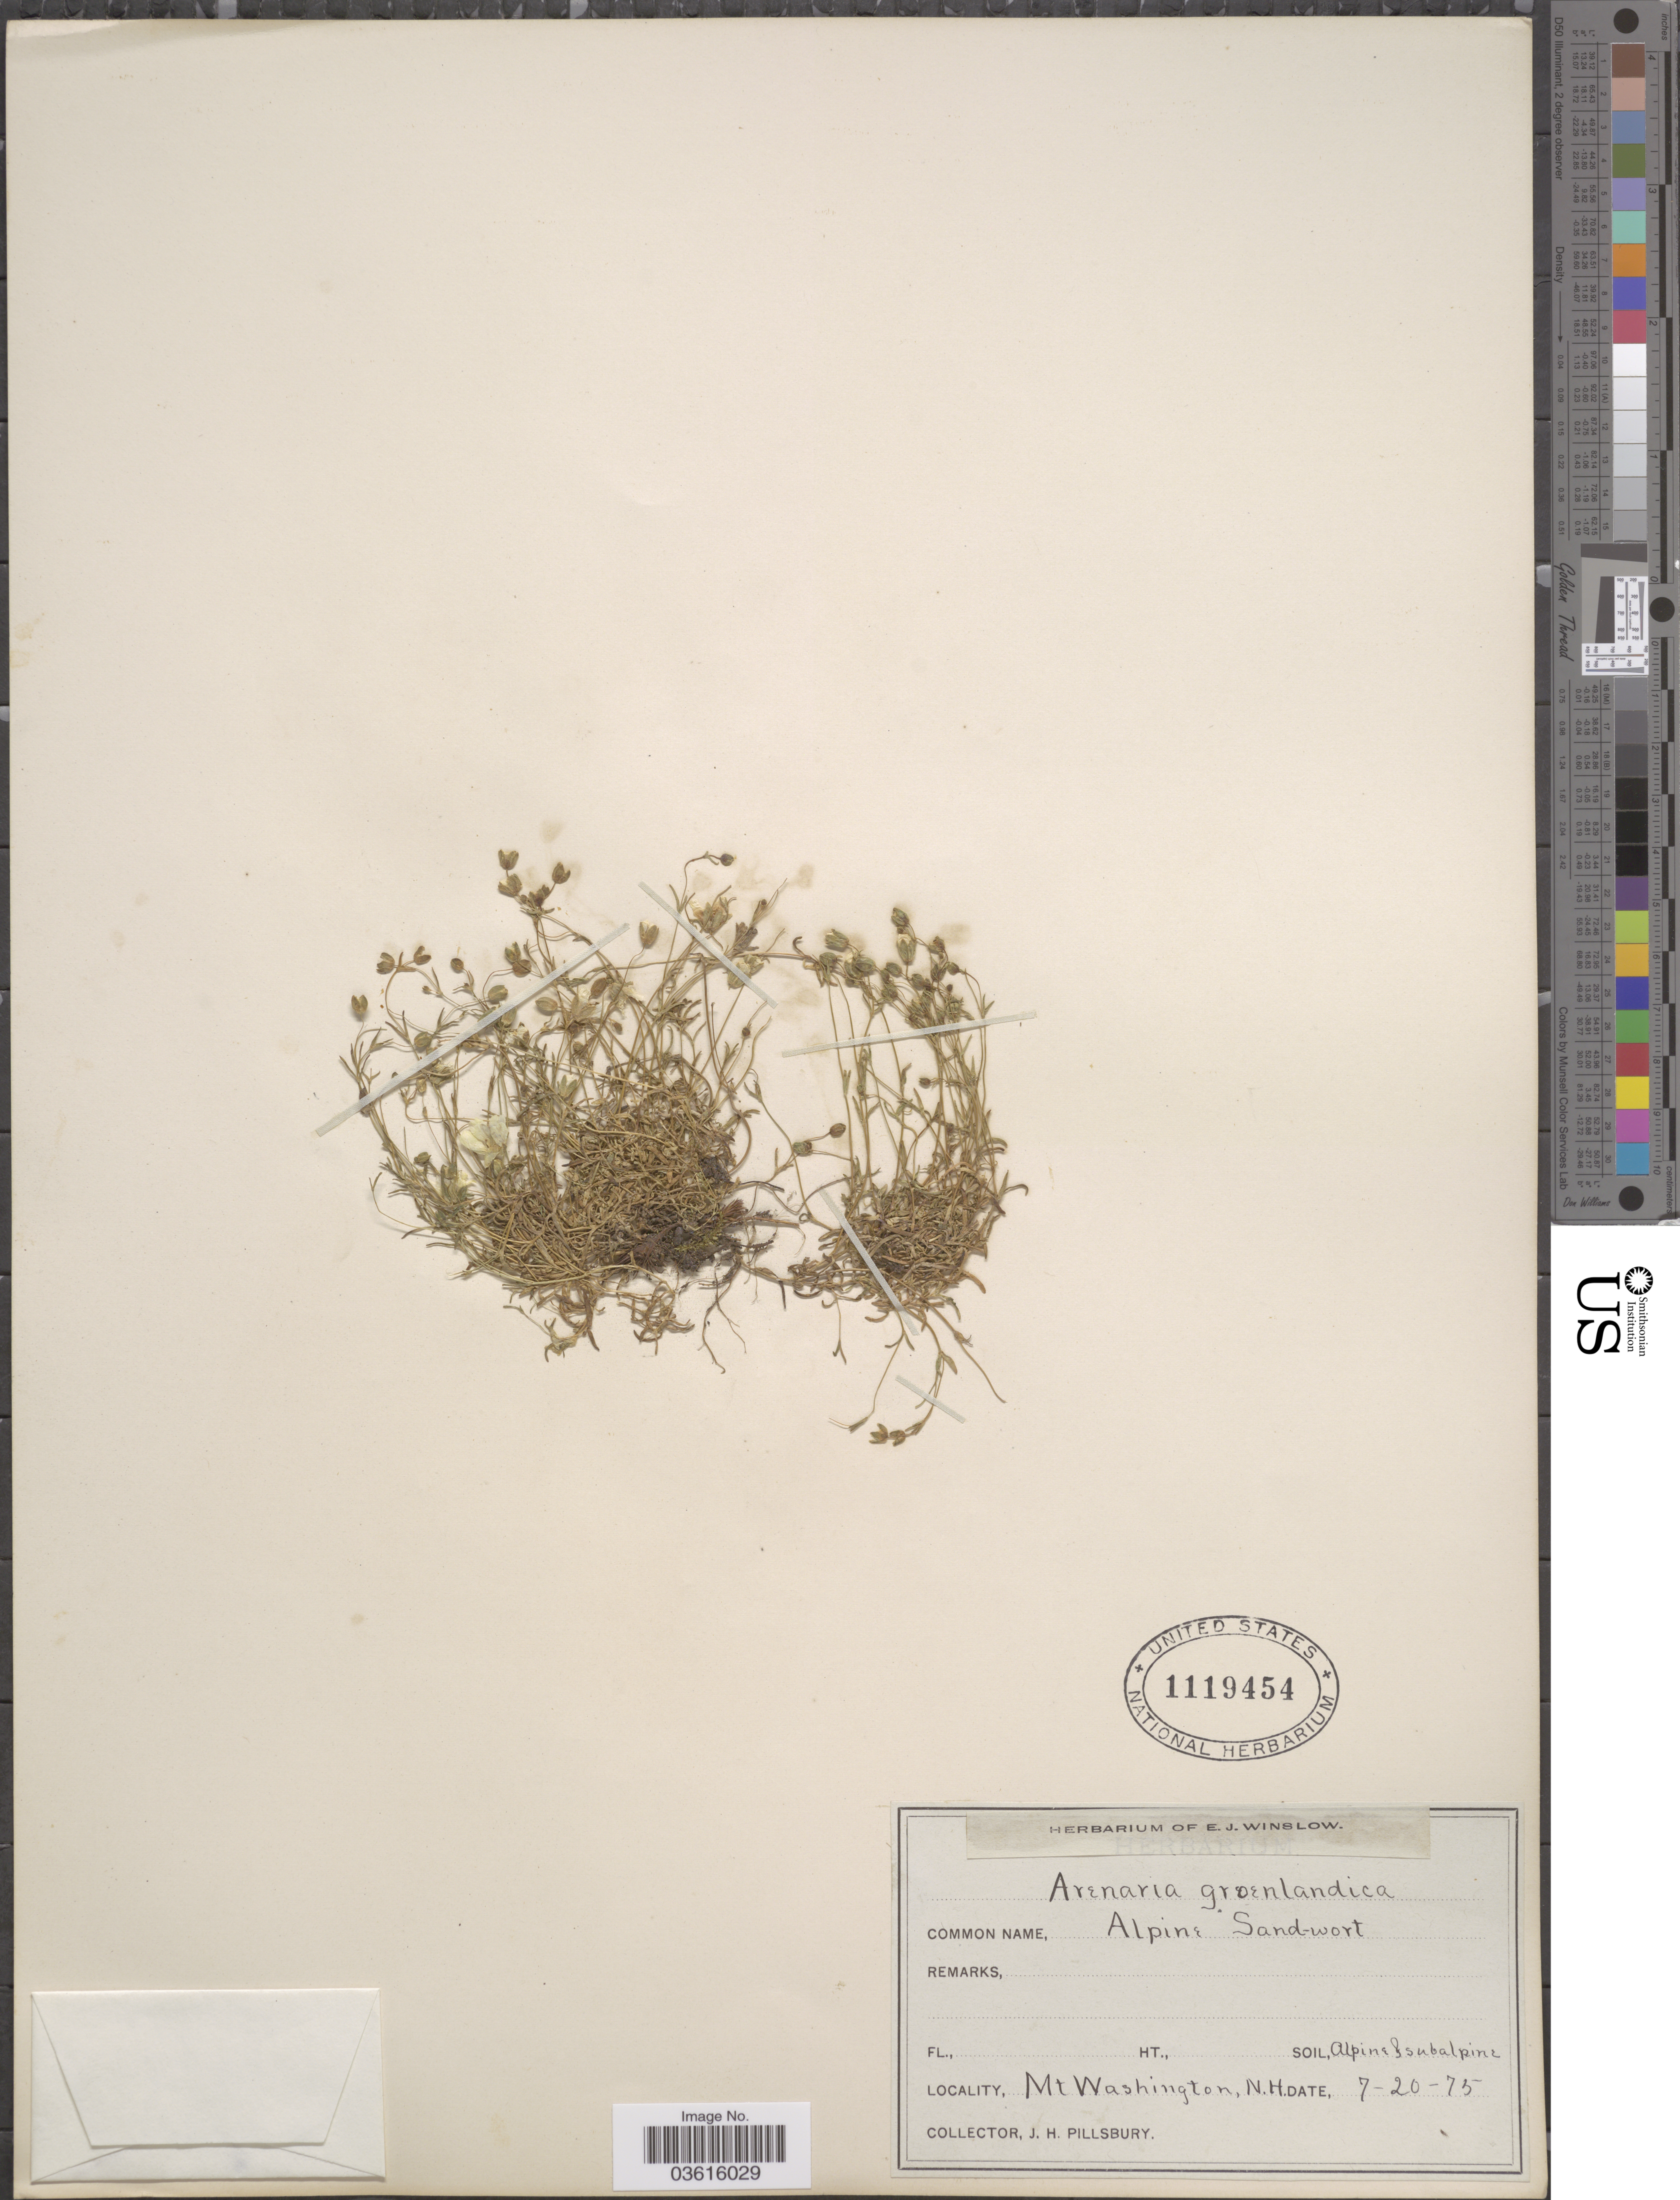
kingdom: Plantae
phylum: Tracheophyta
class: Magnoliopsida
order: Caryophyllales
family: Caryophyllaceae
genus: Minuartia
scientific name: Minuartia groenlandica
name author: (Retz.) Ostenf.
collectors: J. Pillsbury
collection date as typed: Transcribed d/m/y: 20/7/75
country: United States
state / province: New Hampshire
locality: Mt Washington.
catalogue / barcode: US 1119454